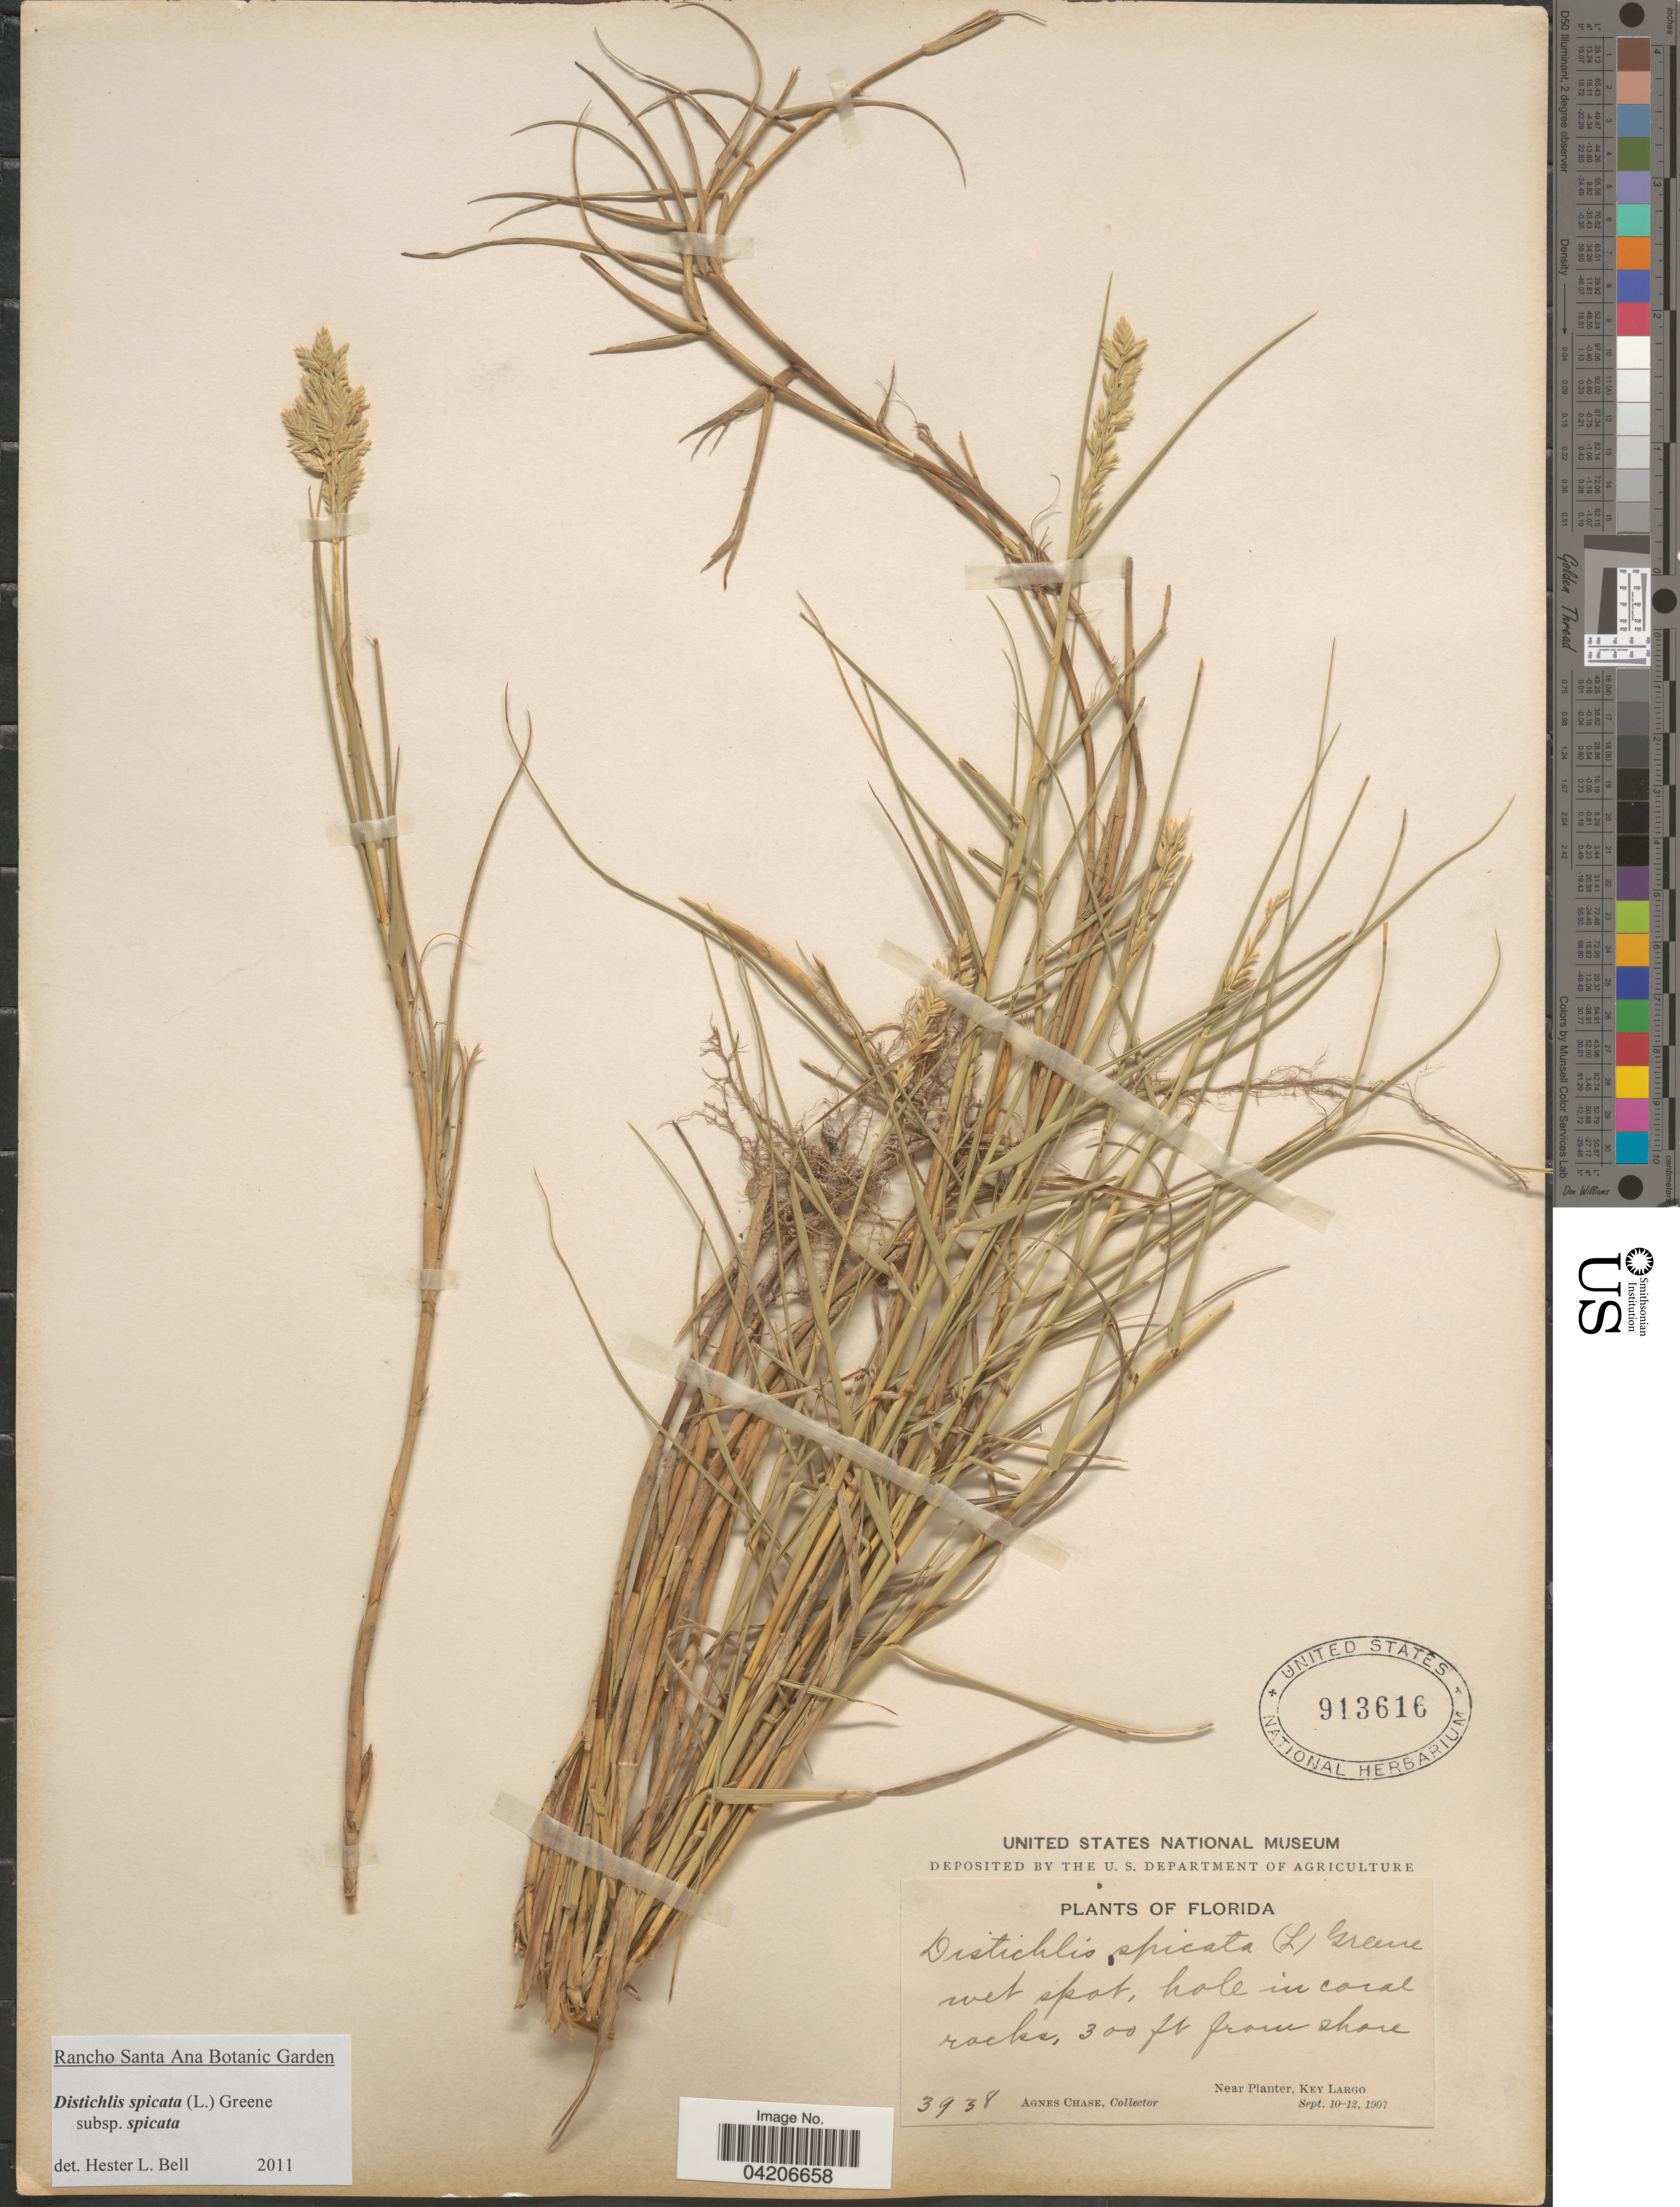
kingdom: Plantae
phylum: Tracheophyta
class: Liliopsida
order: Poales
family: Poaceae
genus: Distichlis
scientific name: Distichlis spicata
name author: (L.) Greene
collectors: A. Chase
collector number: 3938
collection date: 1907-09-10/1907-09-12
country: United States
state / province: Florida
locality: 300 ft from shore. Near Planter, Key Largo.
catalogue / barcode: US 913616